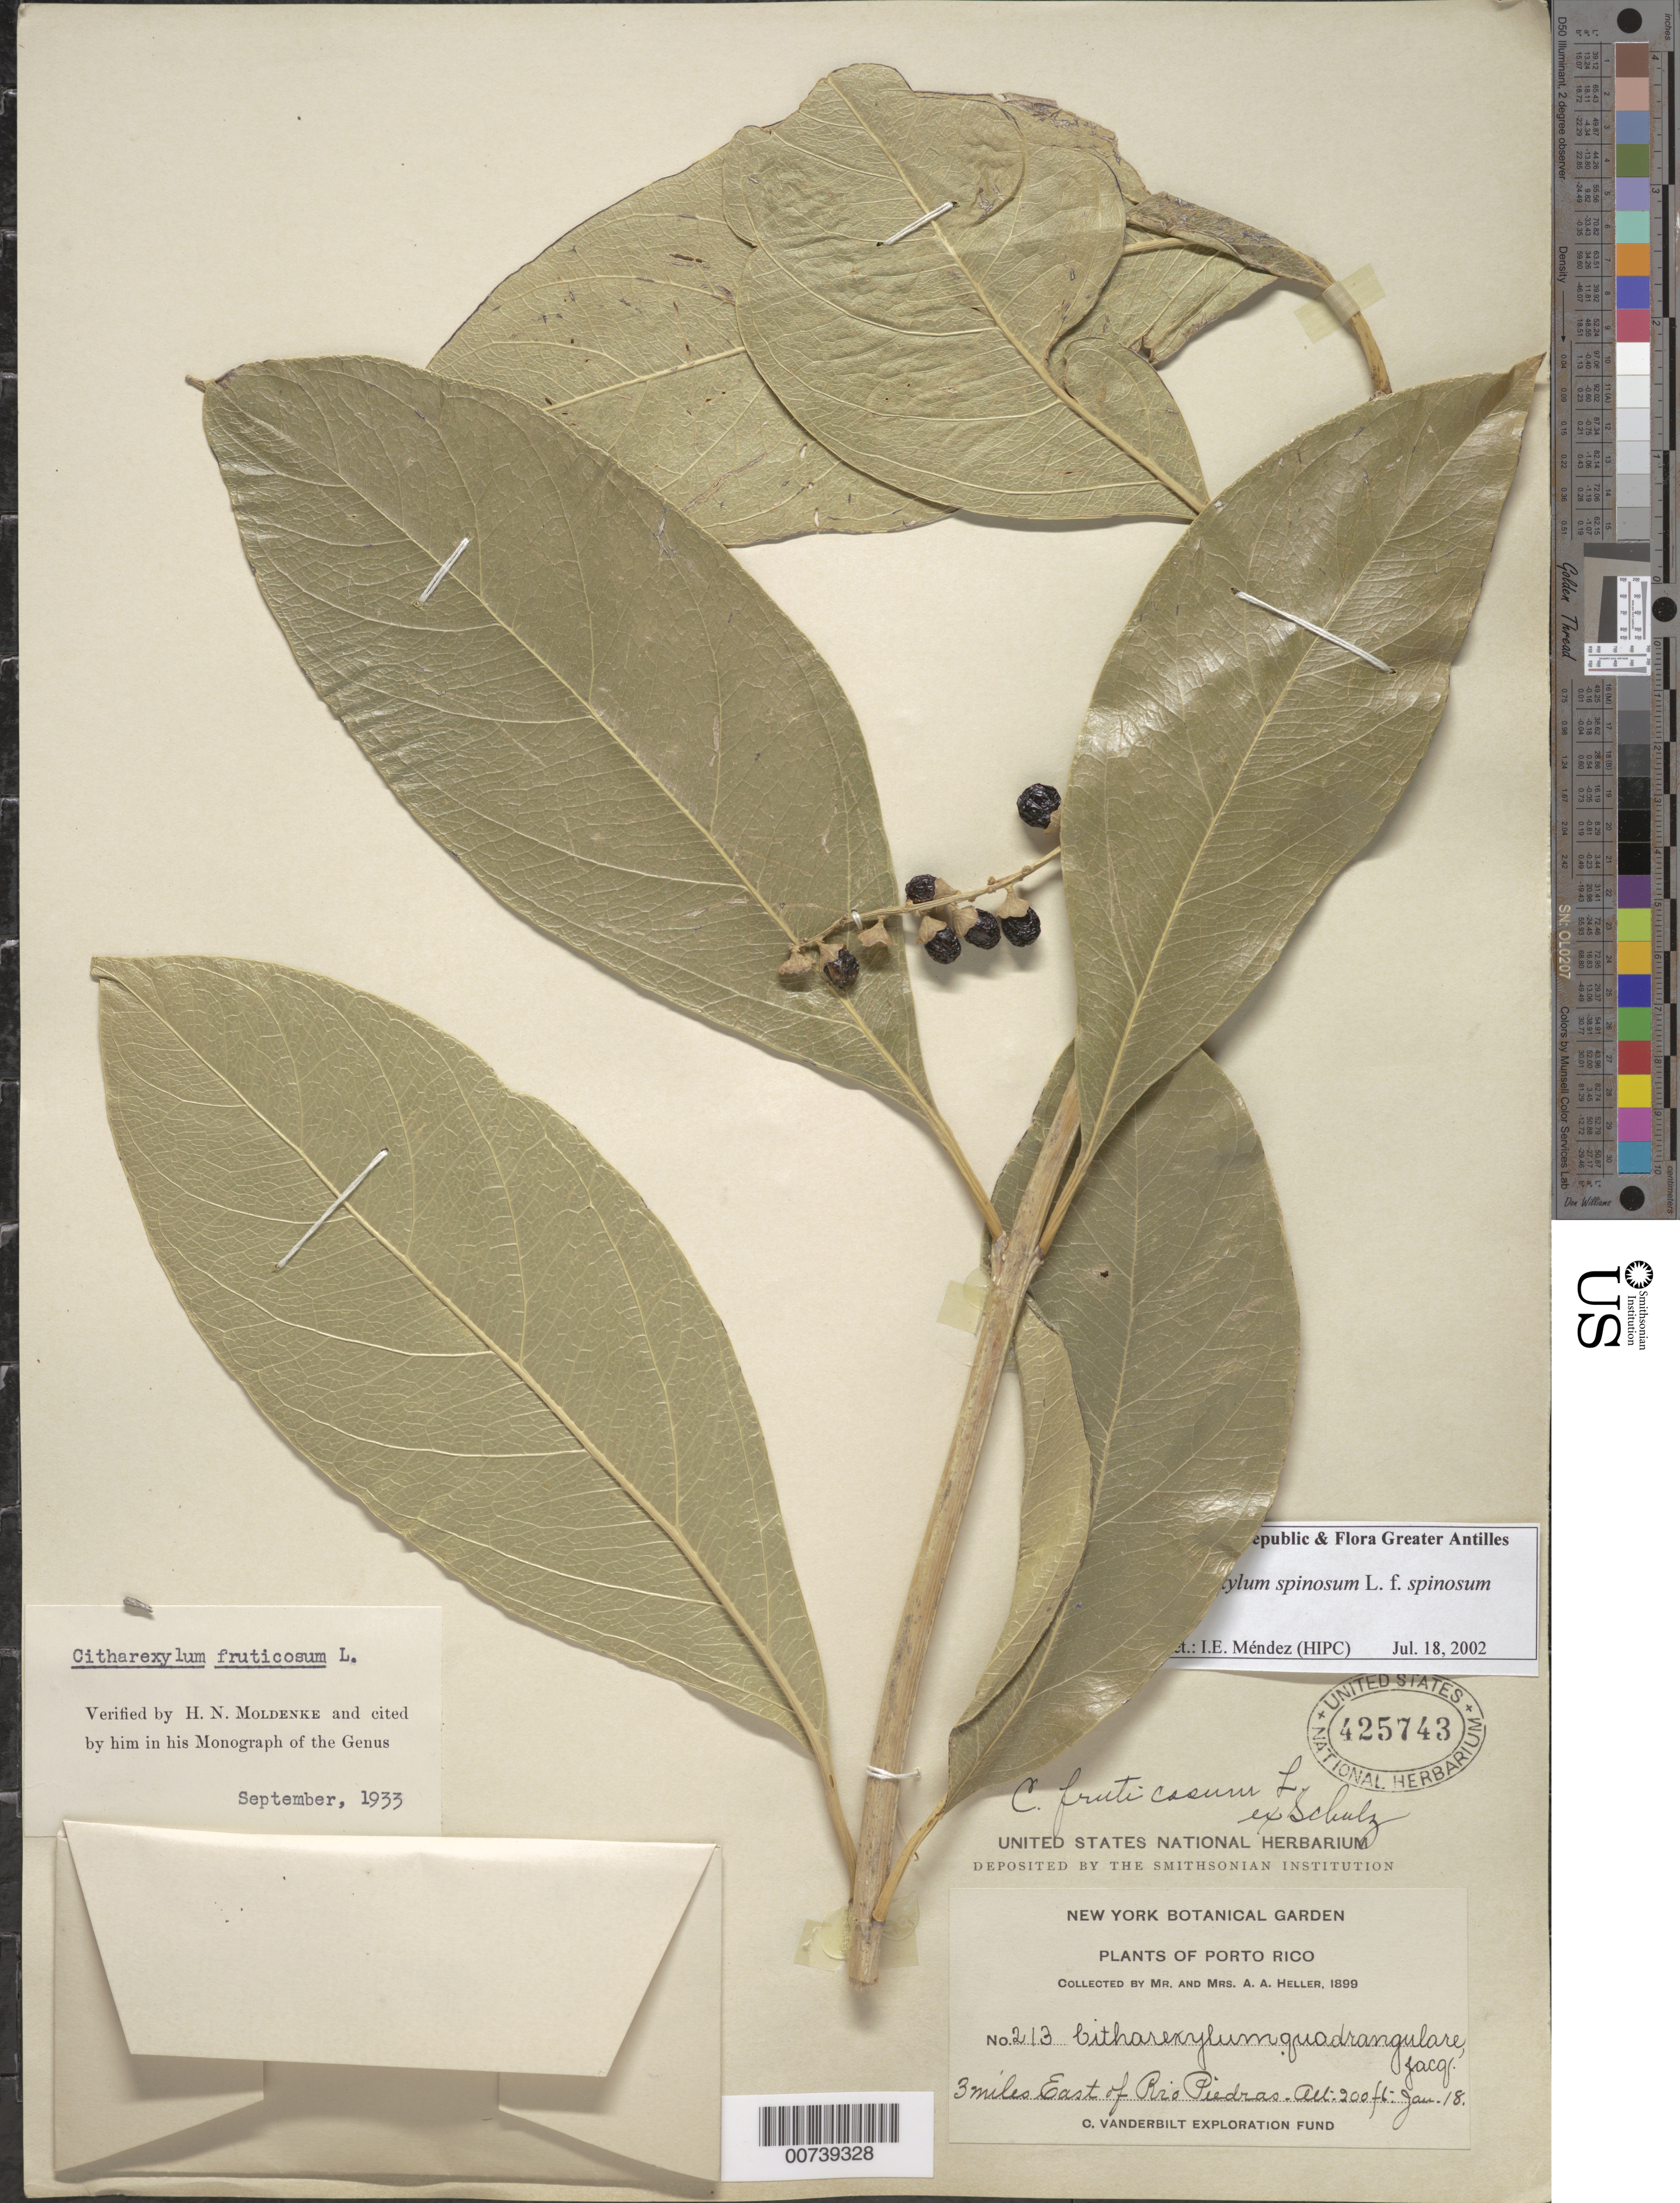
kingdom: Plantae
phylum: Tracheophyta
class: Magnoliopsida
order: Lamiales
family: Verbenaceae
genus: Citharexylum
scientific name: Citharexylum spinosum f. spinosum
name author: L.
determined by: Méndez, Isidro E., (HIPC)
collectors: A. A. Heller & E. G. Heller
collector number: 213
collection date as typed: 18 Jan 1899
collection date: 1899-01-18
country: Puerto Rico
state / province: San Juan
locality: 3 mi E of Río Piedras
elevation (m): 61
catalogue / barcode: US 425743